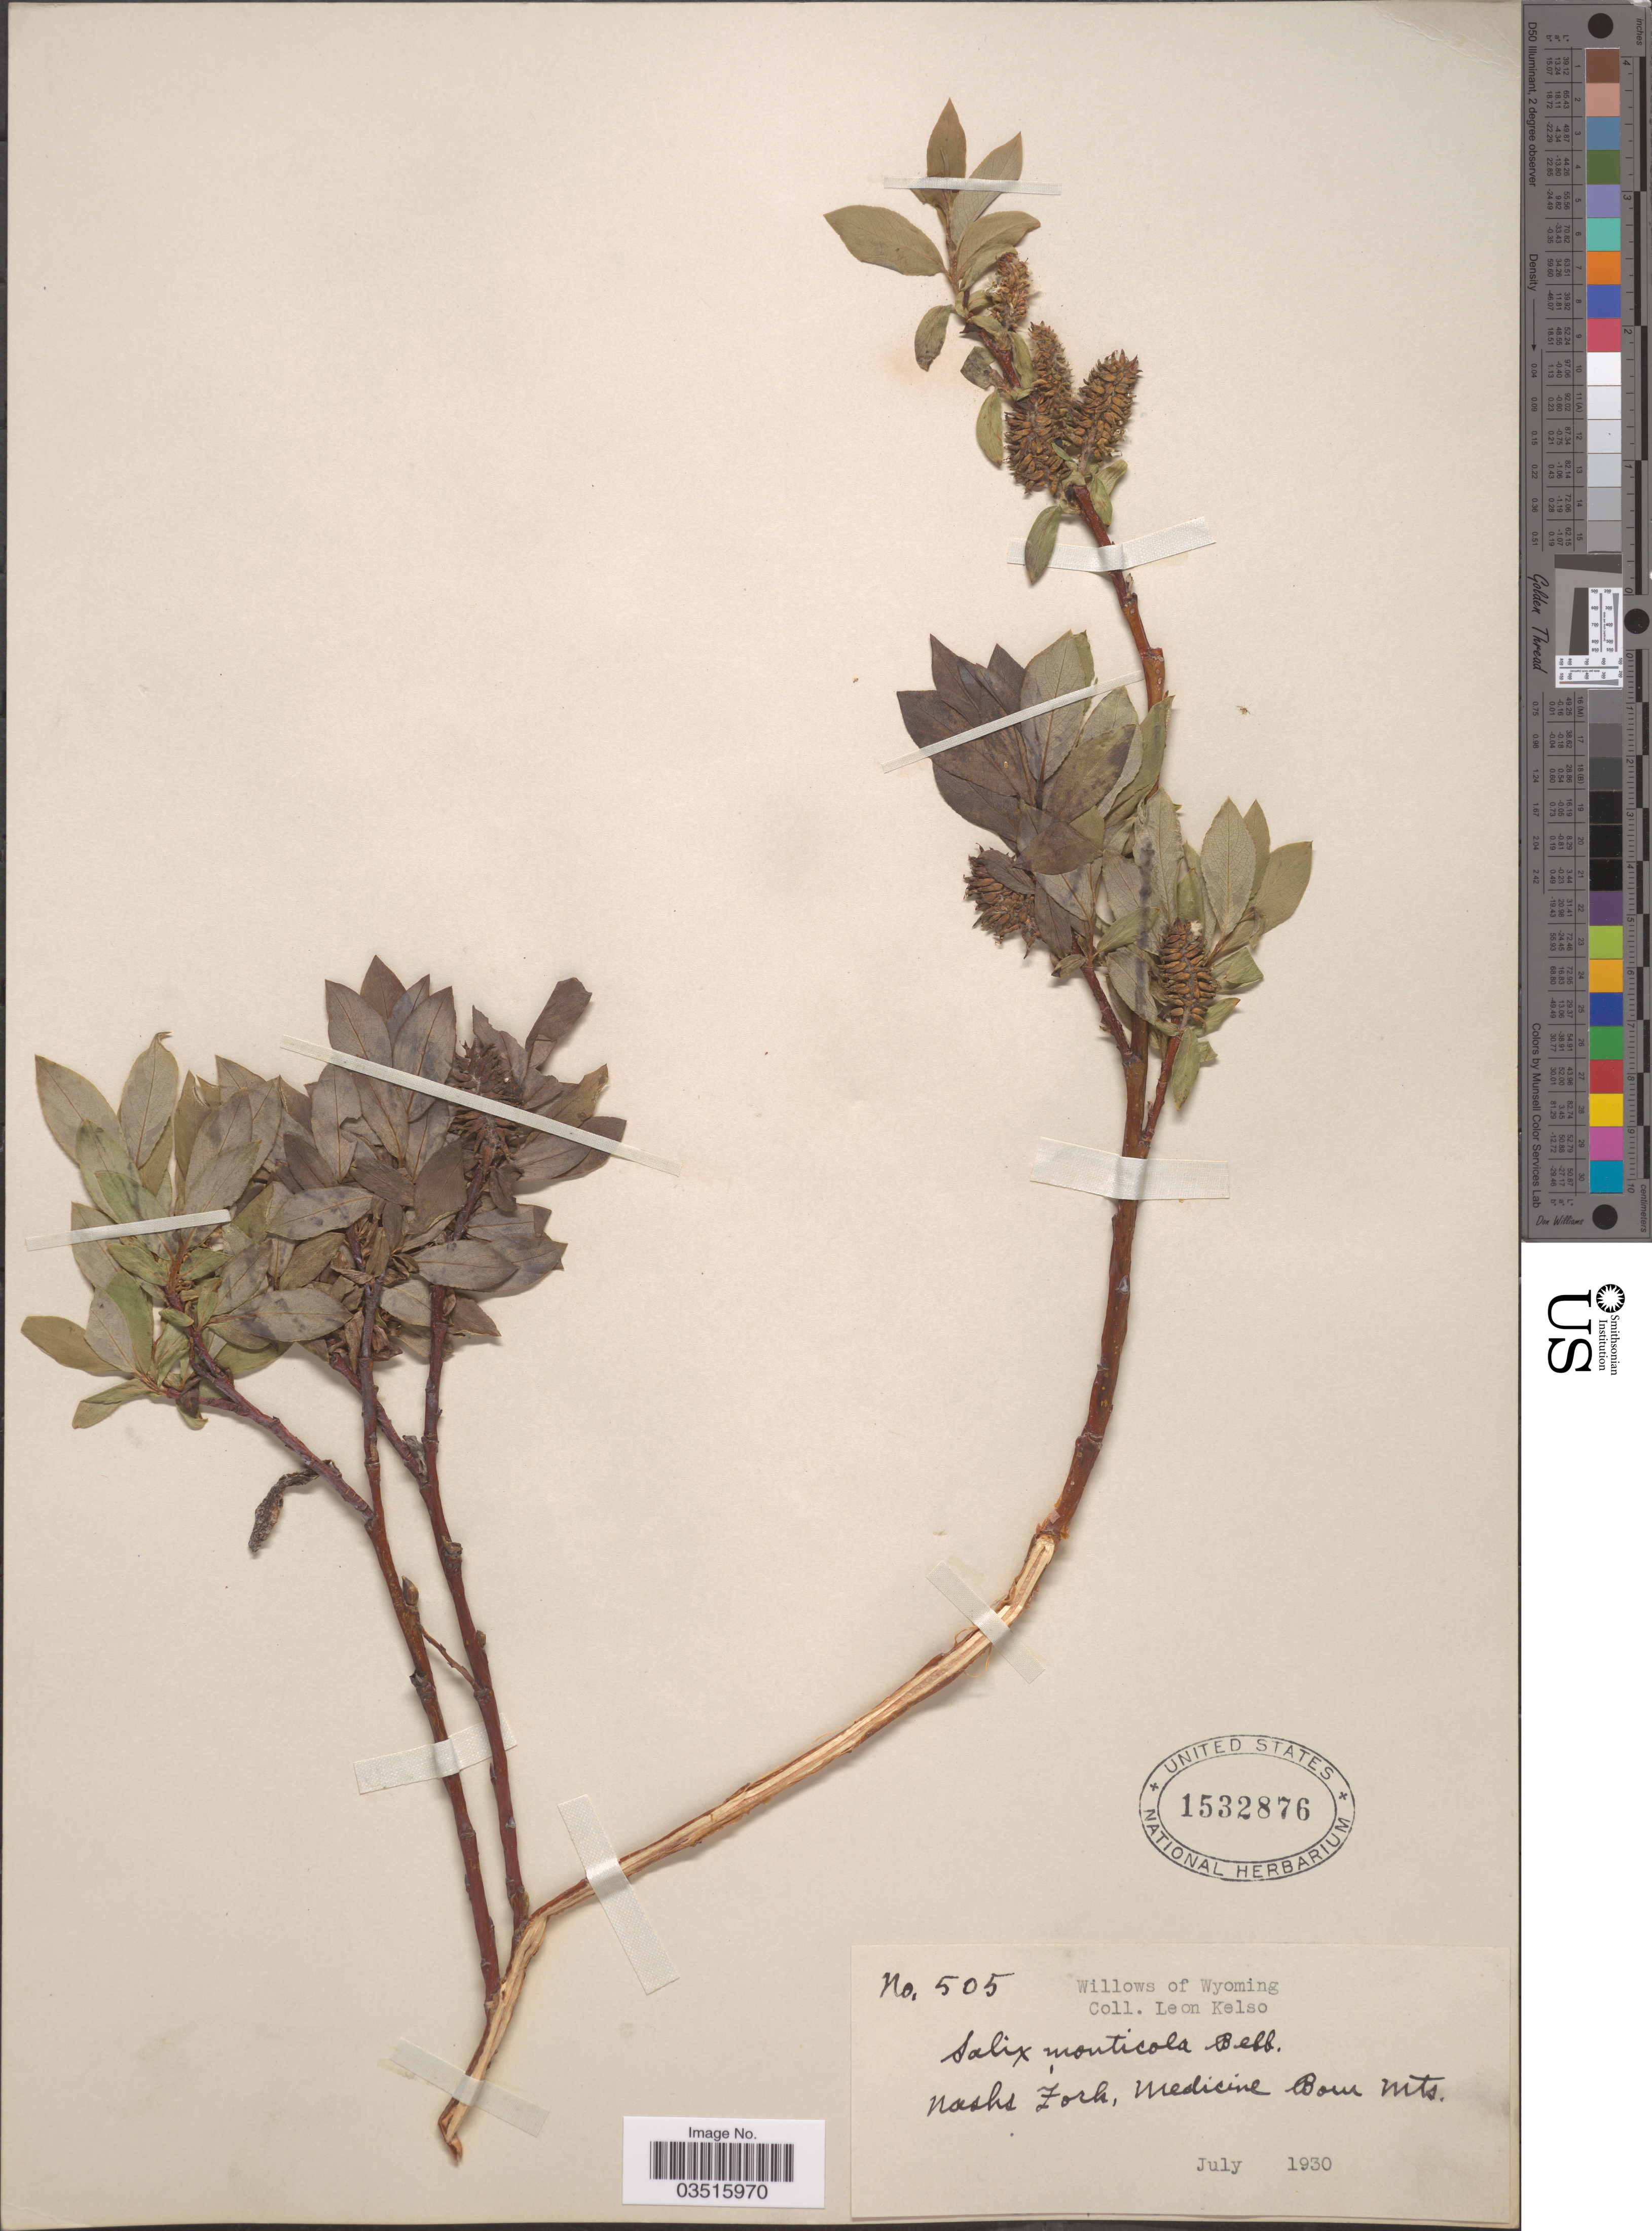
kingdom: Plantae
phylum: Tracheophyta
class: Magnoliopsida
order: Malpighiales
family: Salicaceae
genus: Salix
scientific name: Salix monticola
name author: Bebb.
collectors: L. Kelso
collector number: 505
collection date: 1930-07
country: United States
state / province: Wyoming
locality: Nashs Fork, Medicine Bow Mts.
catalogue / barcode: US 1532876